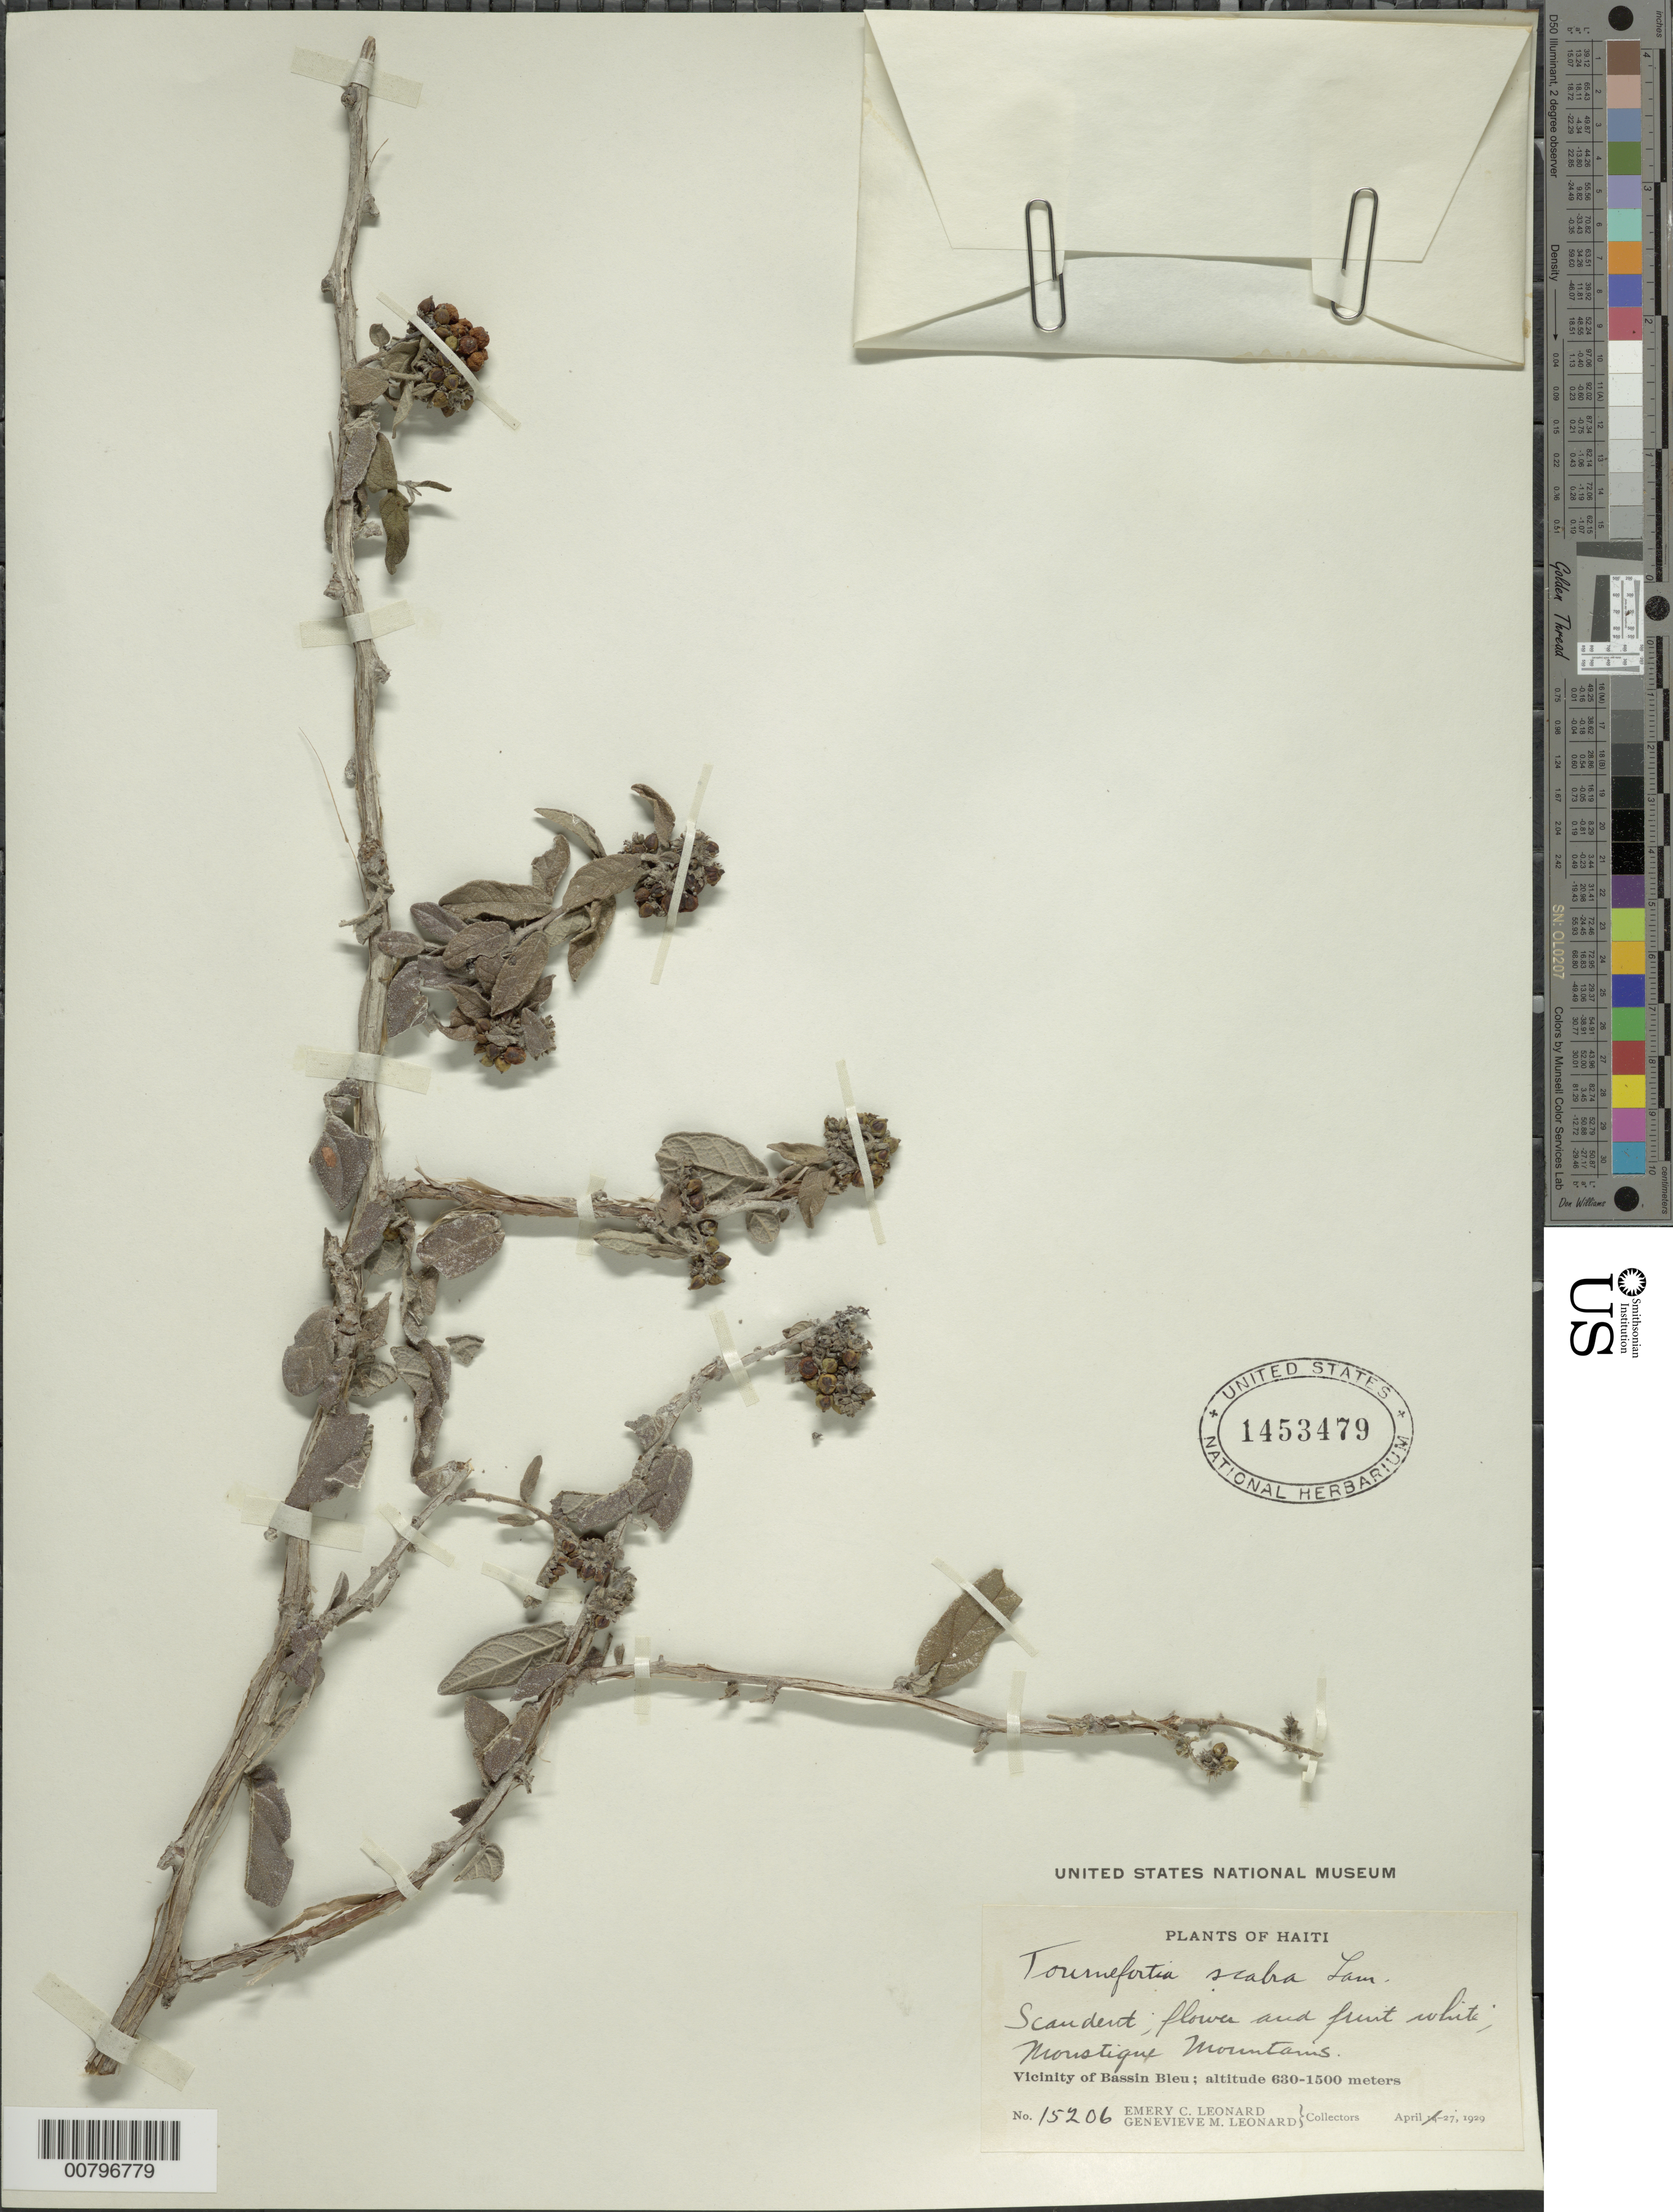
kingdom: Plantae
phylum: Tracheophyta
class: Magnoliopsida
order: Boraginales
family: Heliotropiaceae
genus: Tournefortia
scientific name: Tournefortia scabra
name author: Lam.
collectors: E. C. Leonard & G. M. Leonard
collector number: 15206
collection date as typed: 27 Apr 1929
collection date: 1929-04-27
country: Haiti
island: Hispaniola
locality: Vicinity of Bassin Bleu, Moustique Mountains.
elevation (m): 630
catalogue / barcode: US 1453479